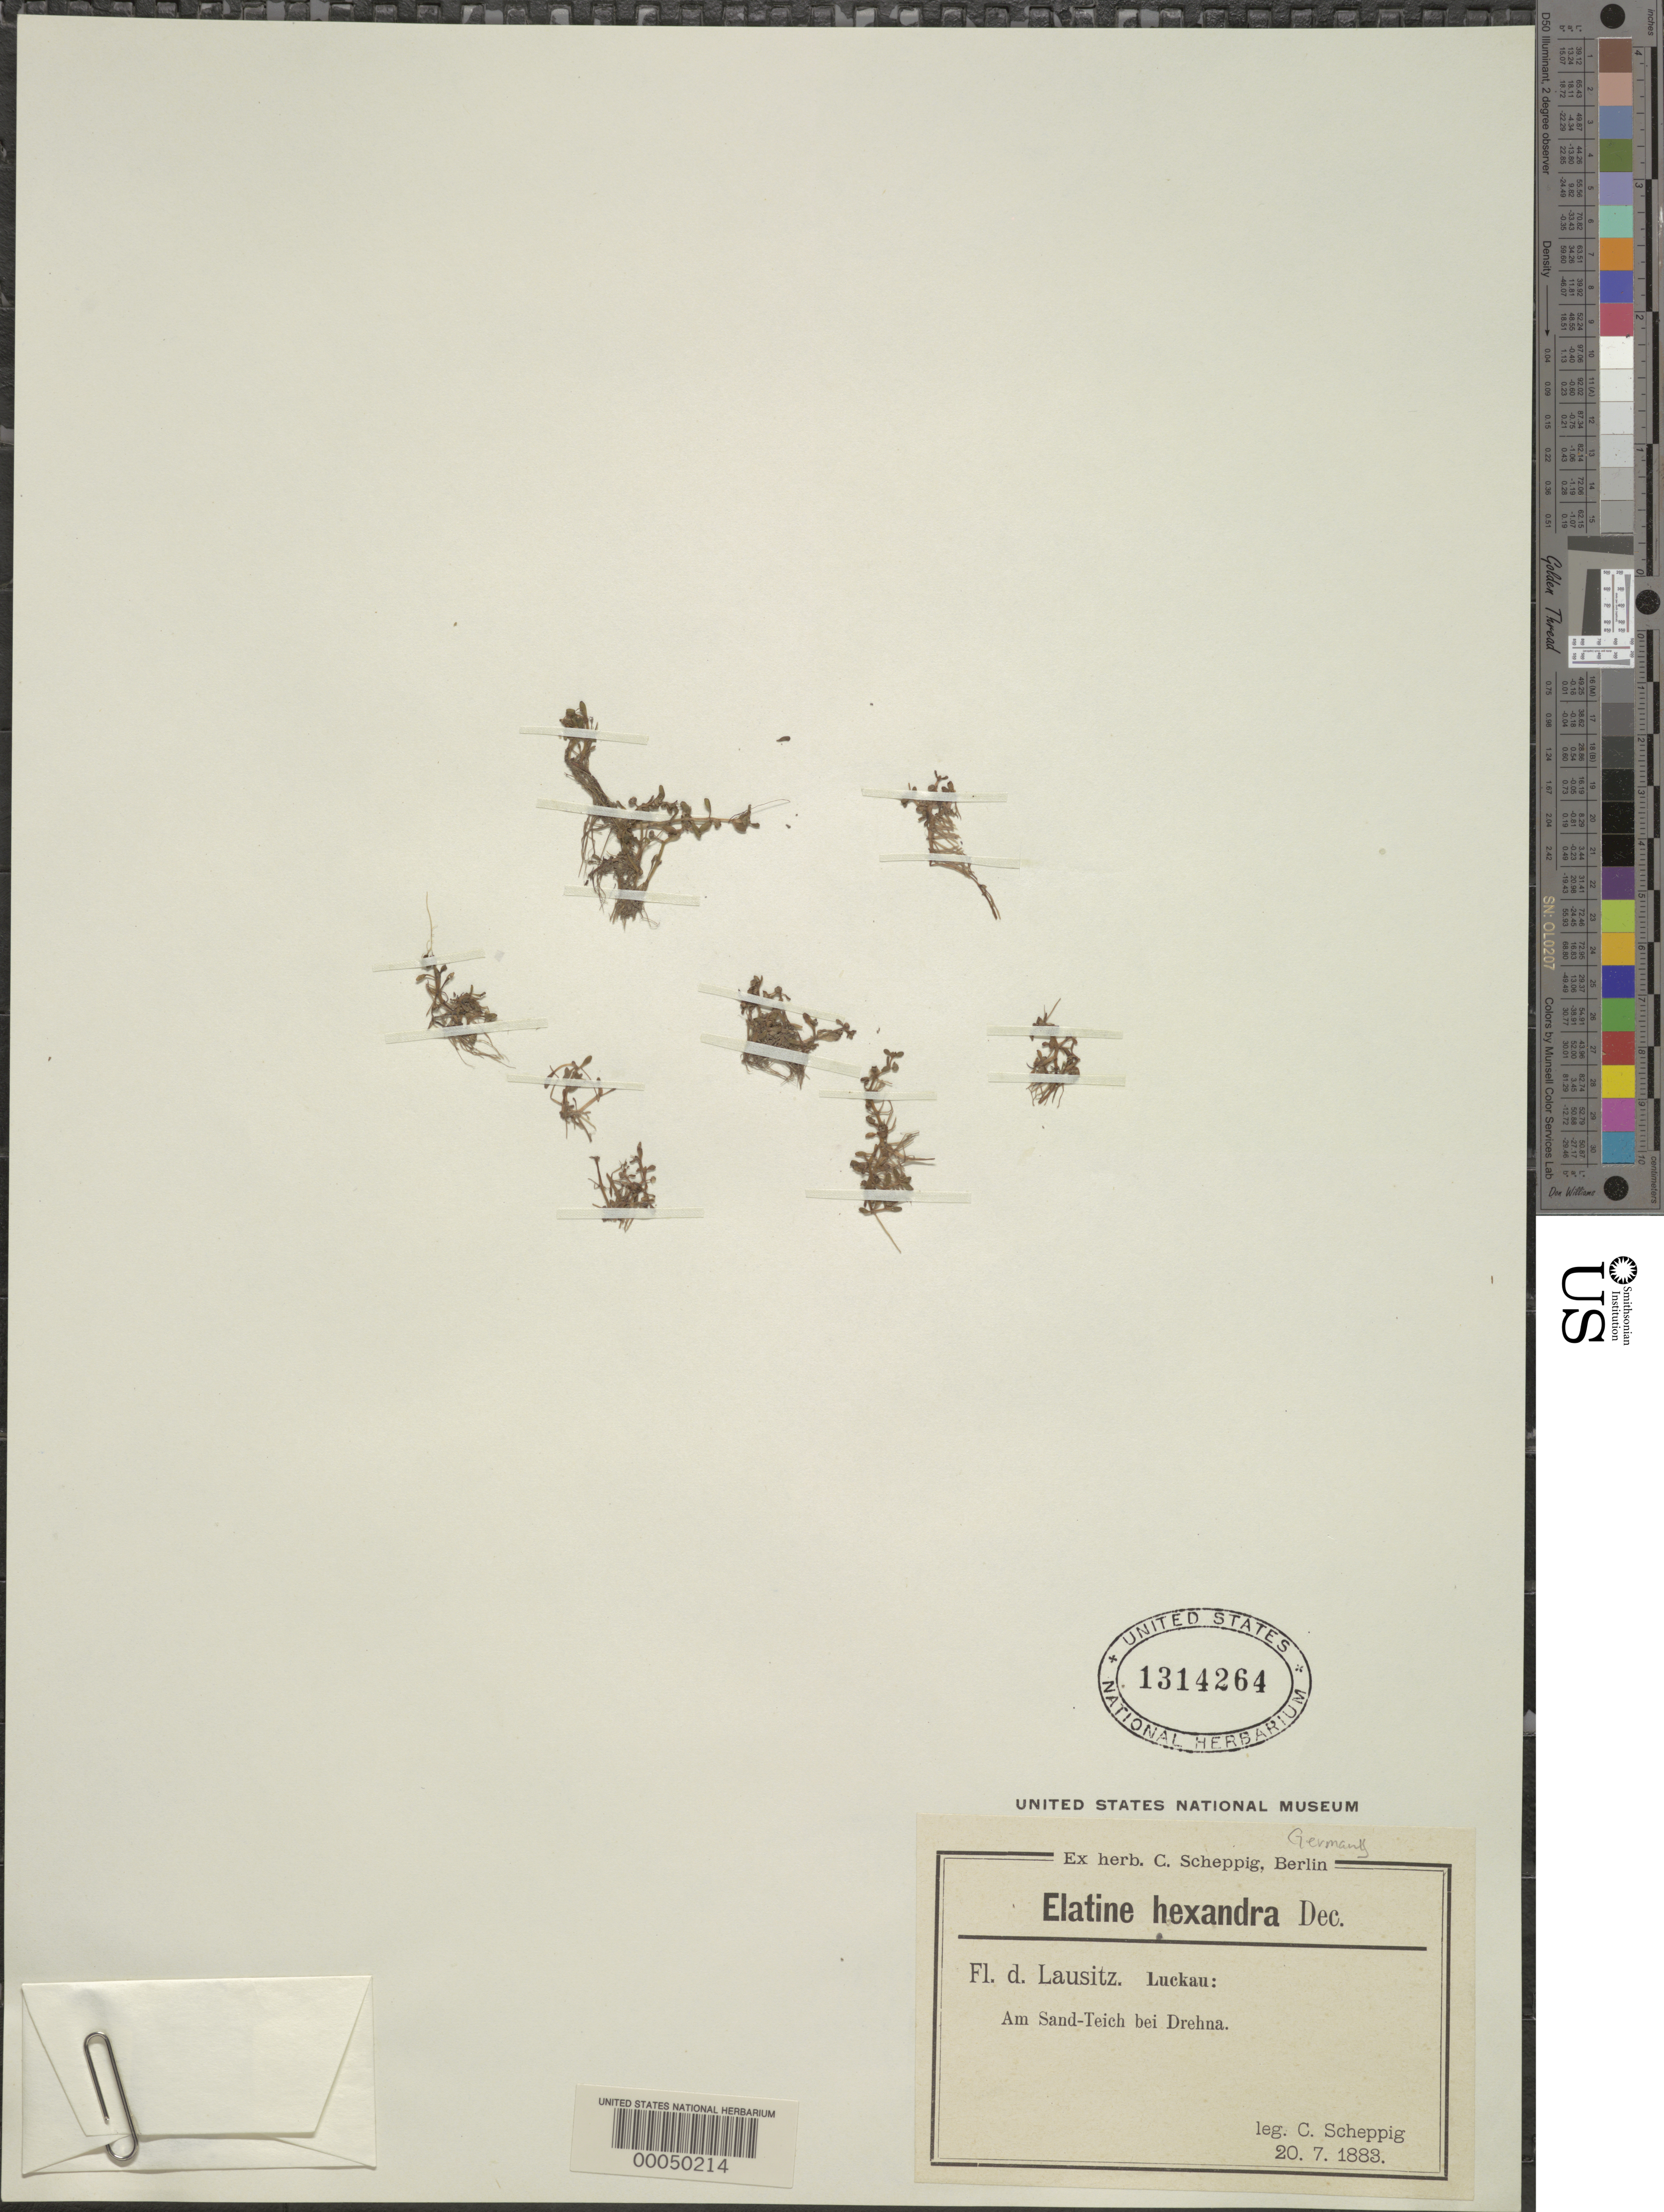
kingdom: Plantae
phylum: Tracheophyta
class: Magnoliopsida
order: Malpighiales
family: Elatinaceae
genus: Elatine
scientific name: Elatine hexandra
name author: DC.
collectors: C. Scheppig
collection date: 1883-07-20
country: Germany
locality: Luckau, Am Sand-Teich near Drehna.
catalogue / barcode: US 1314264